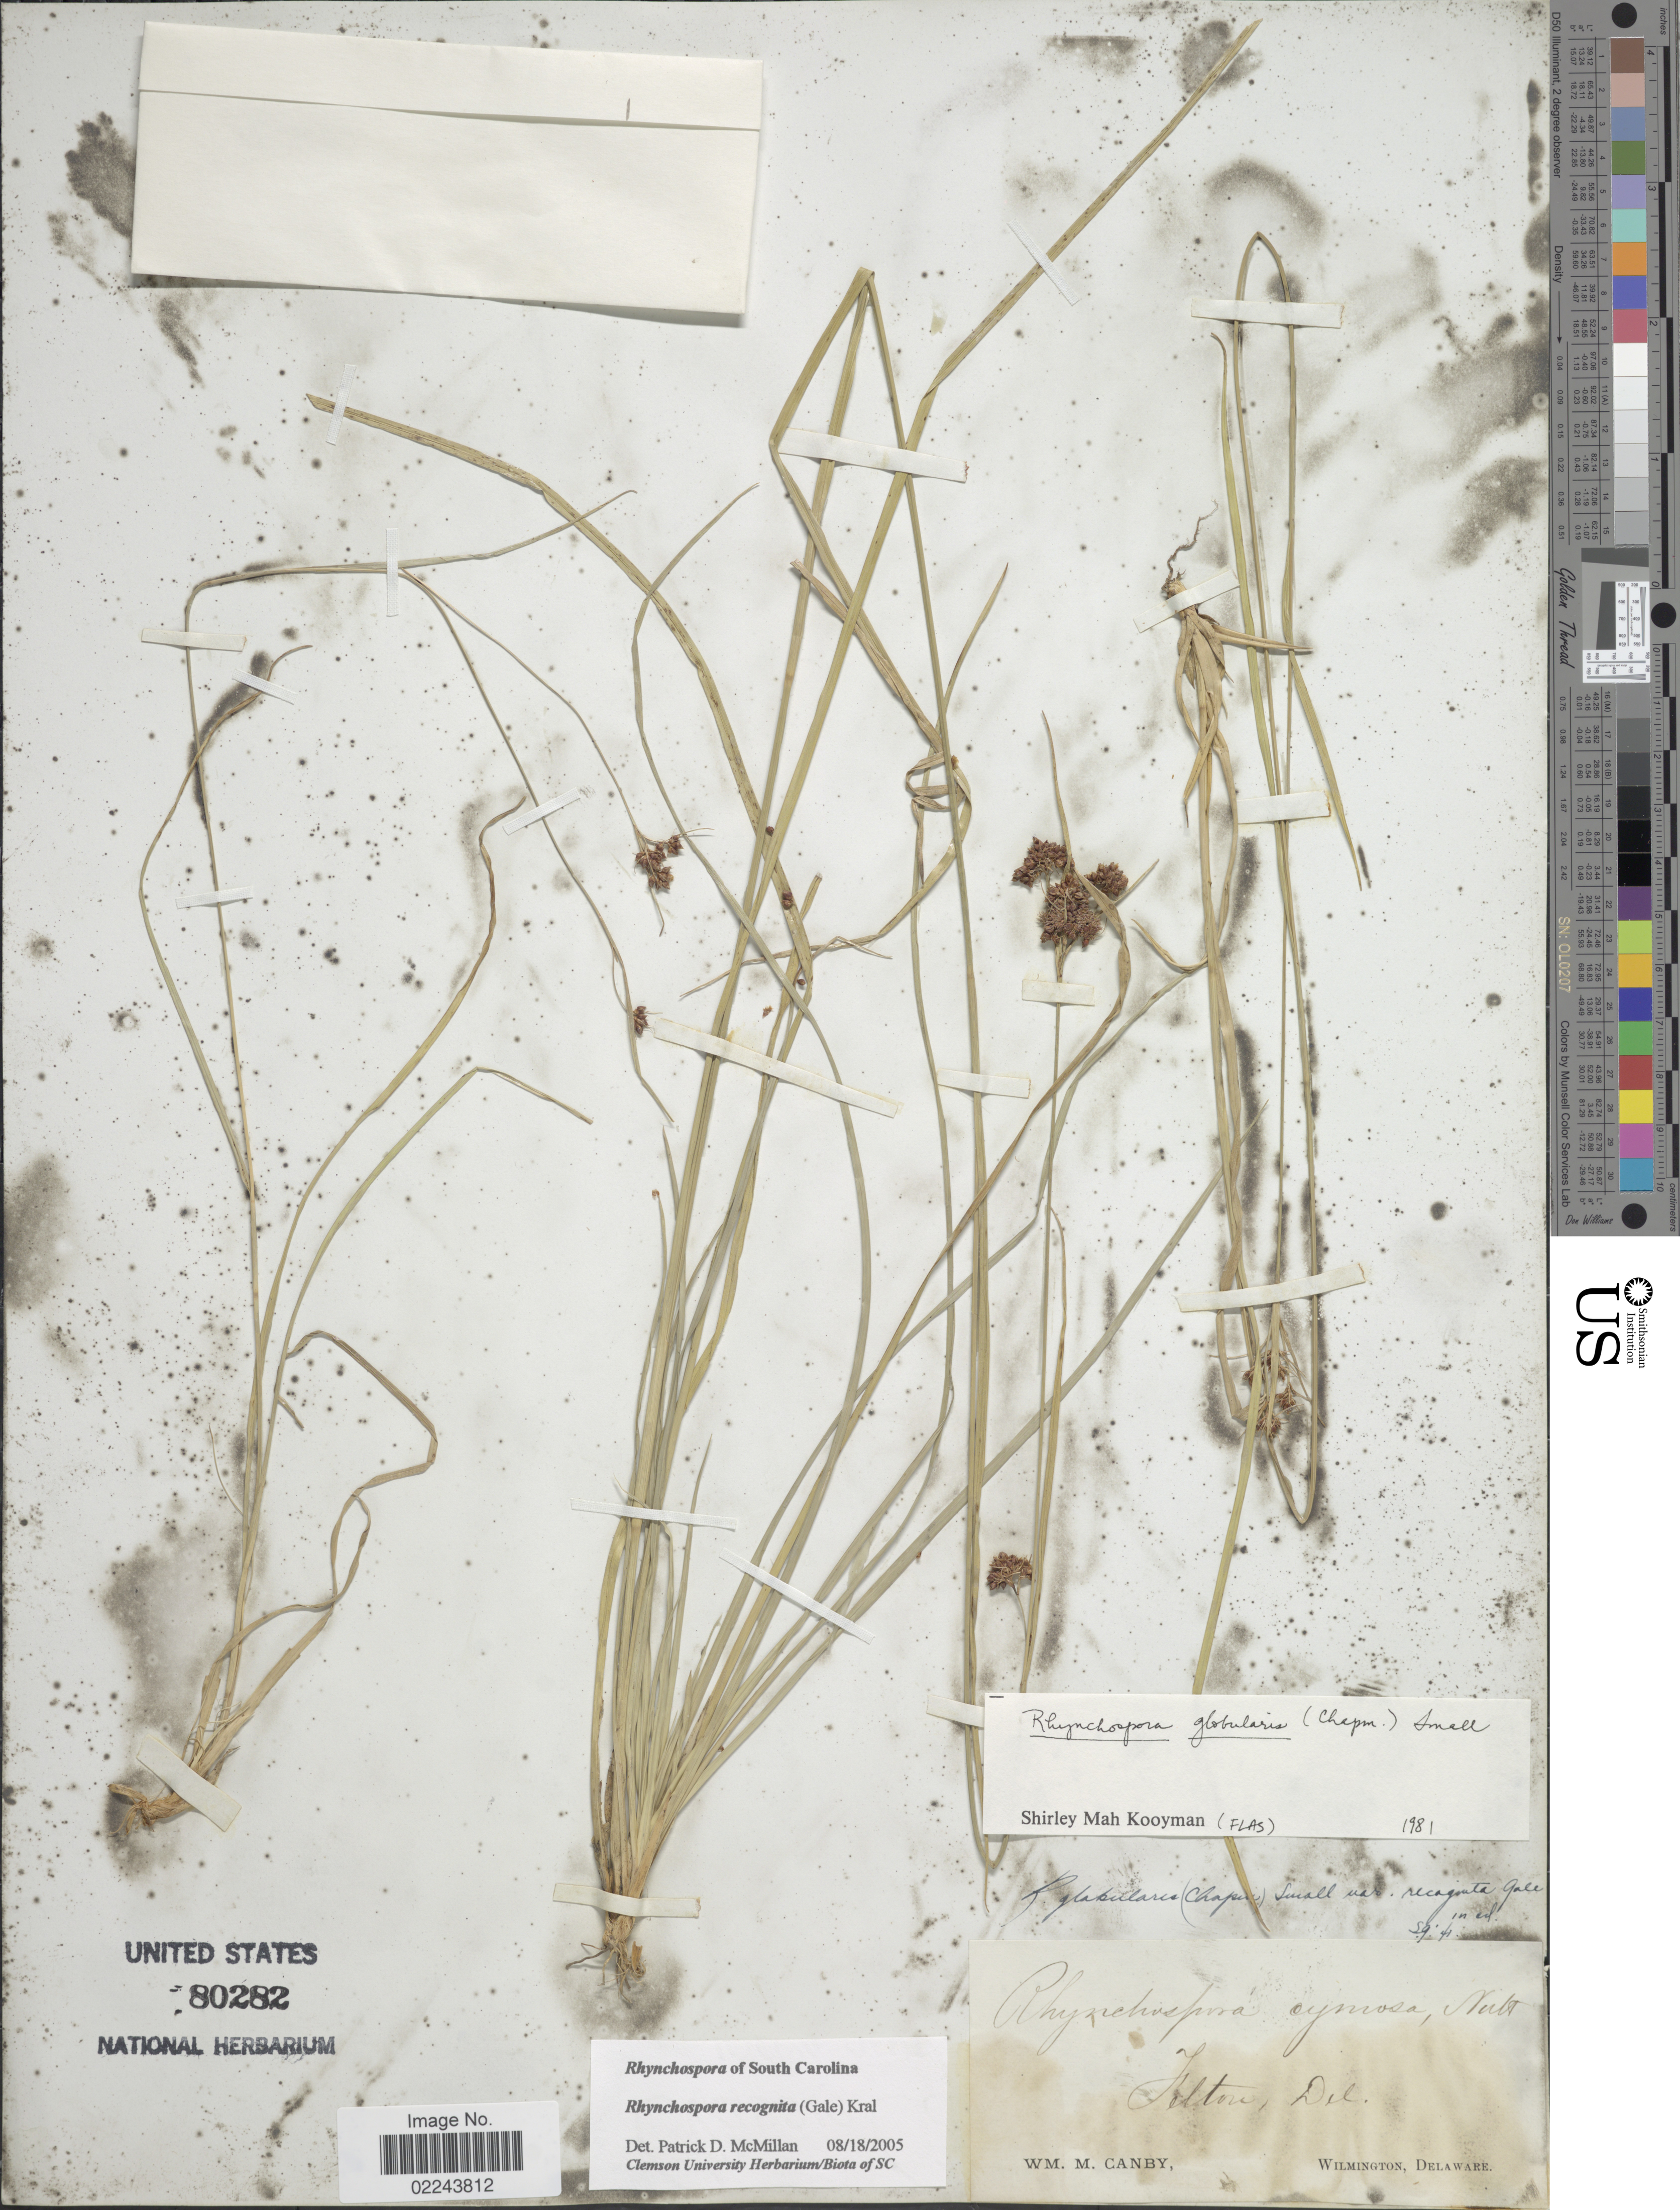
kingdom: Plantae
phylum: Tracheophyta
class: Liliopsida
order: Poales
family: Cyperaceae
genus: Rhynchospora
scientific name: Rhynchospora recognita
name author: (Gale) Kral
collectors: W. M. Canby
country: United States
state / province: Delaware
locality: Felton, Del.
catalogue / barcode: US 80282